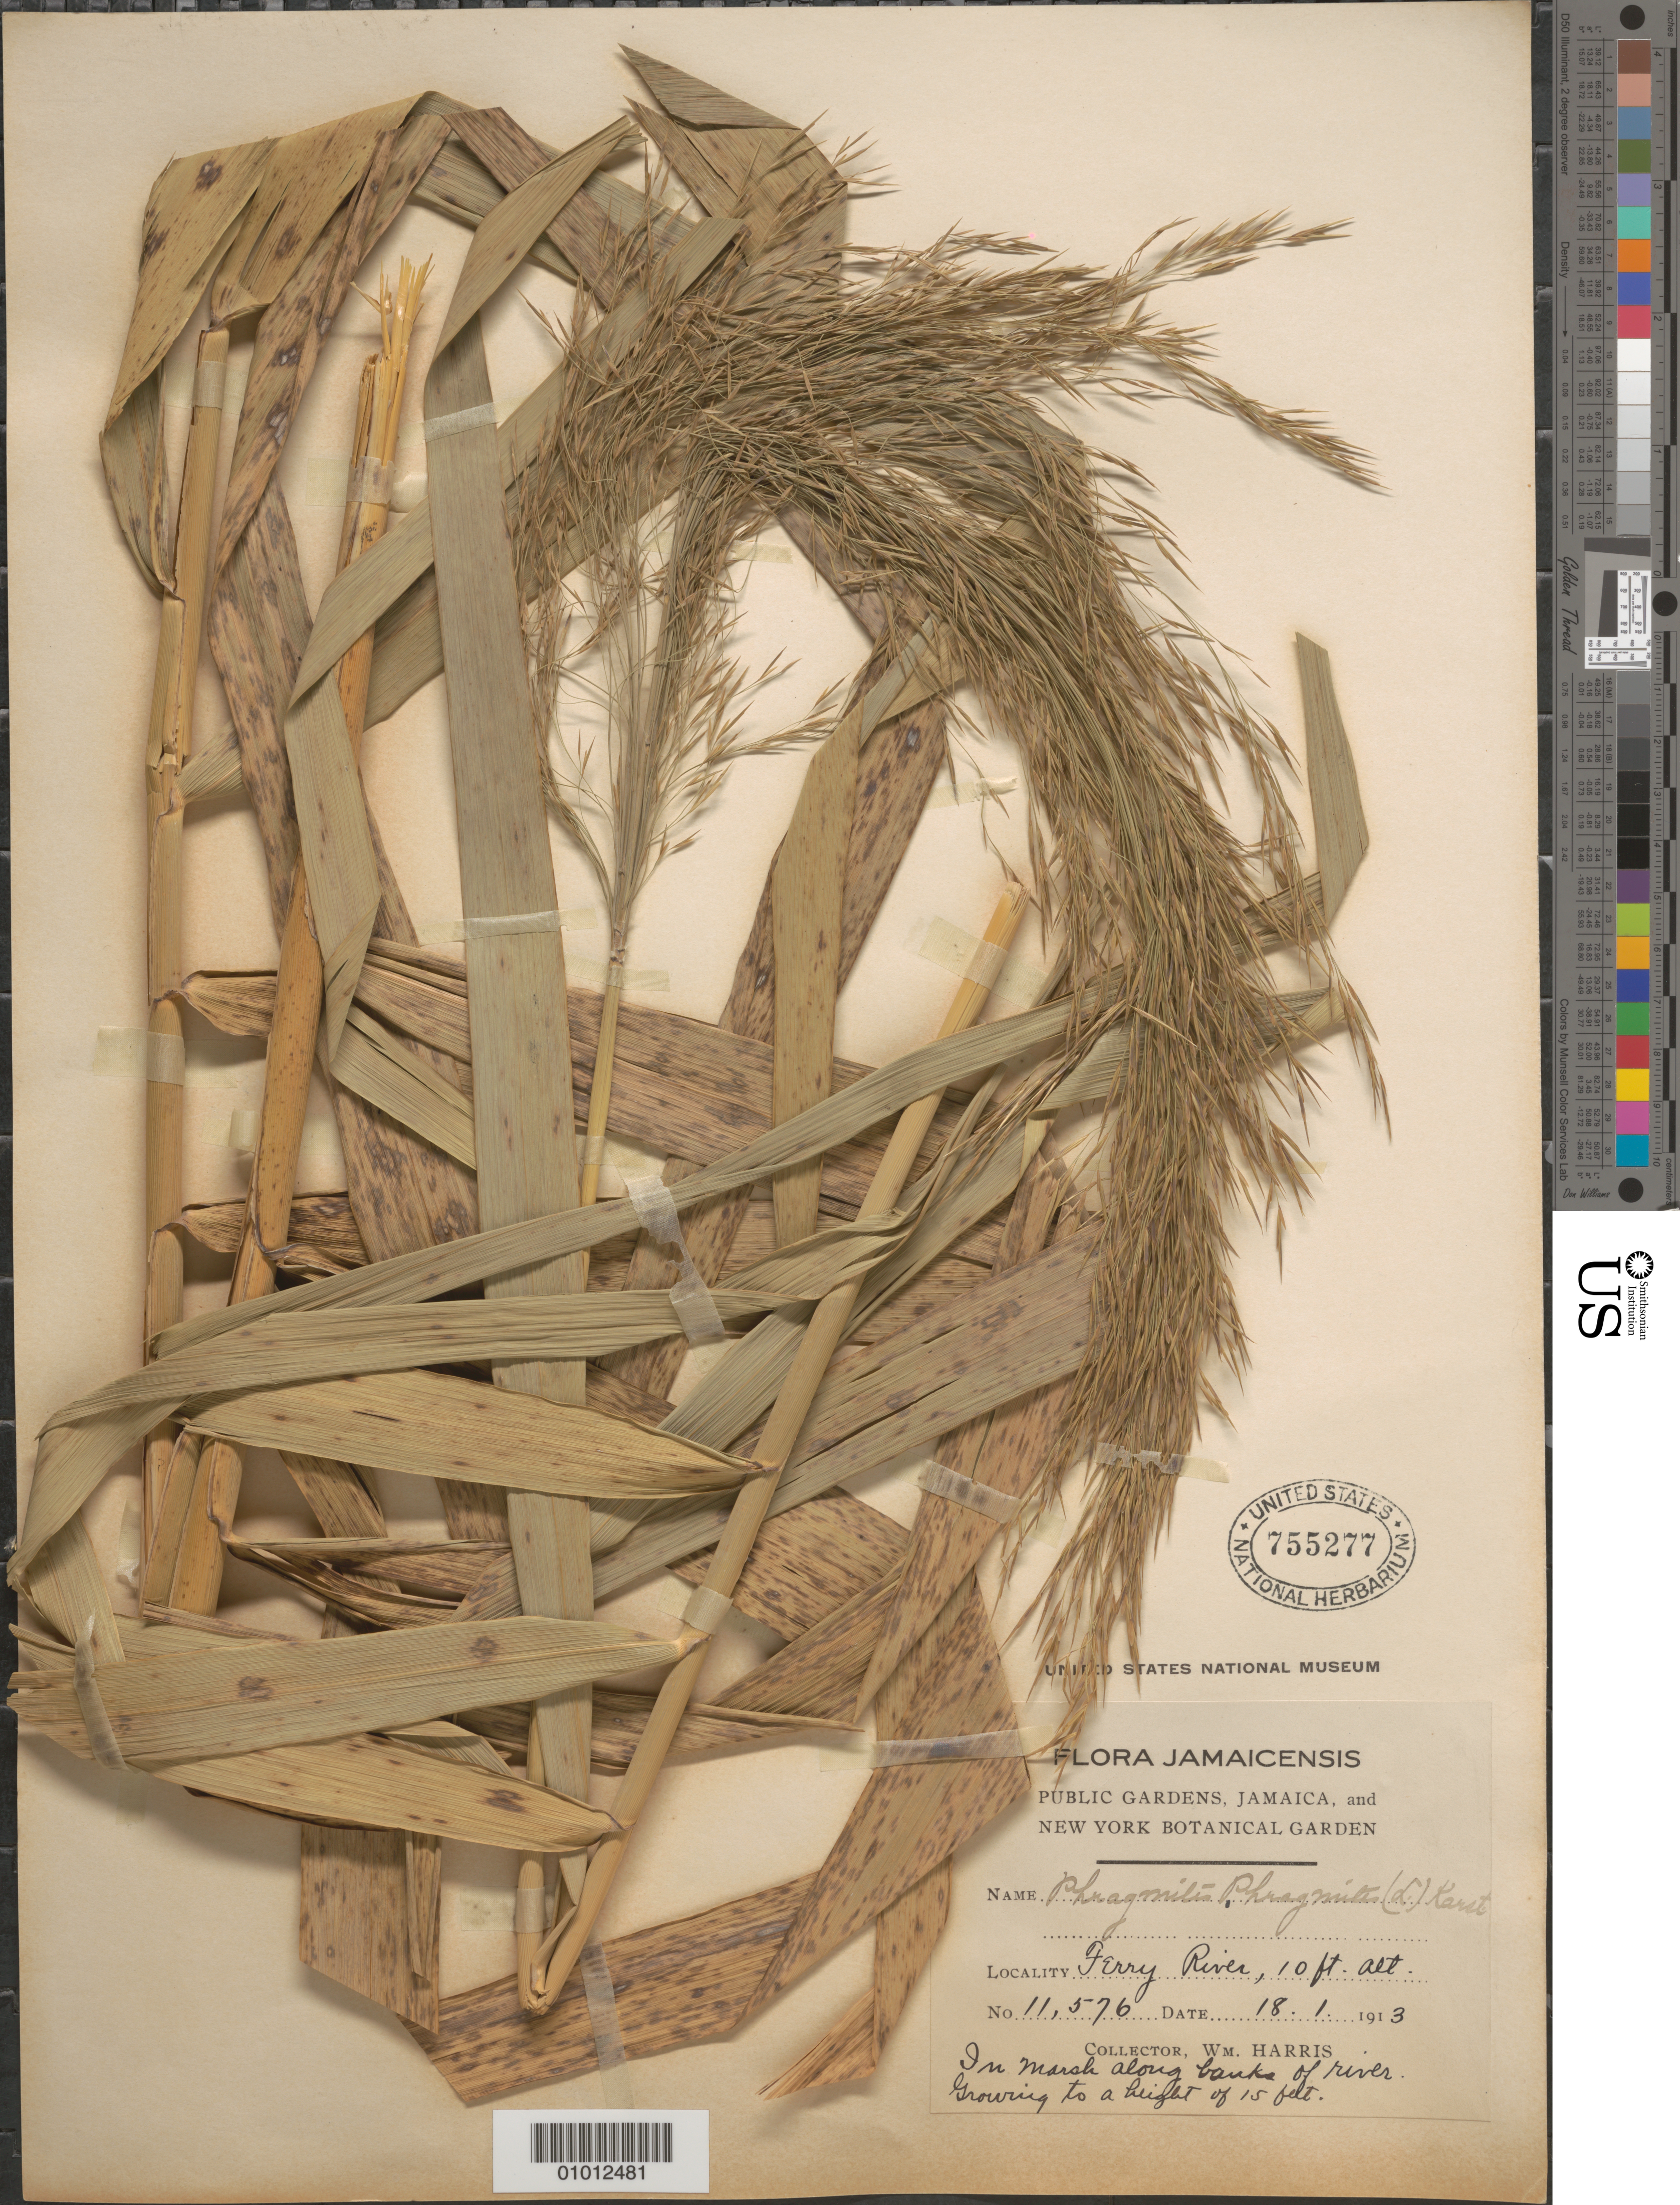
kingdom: Plantae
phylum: Tracheophyta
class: Liliopsida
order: Poales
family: Poaceae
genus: Phragmites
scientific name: Phragmites australis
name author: (Cav.) Trin. ex Steud.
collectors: W. Harris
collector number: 11576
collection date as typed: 18 Jan 1913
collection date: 1913-01-18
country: Jamaica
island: Jamaica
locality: Ferry River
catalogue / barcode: US 755277